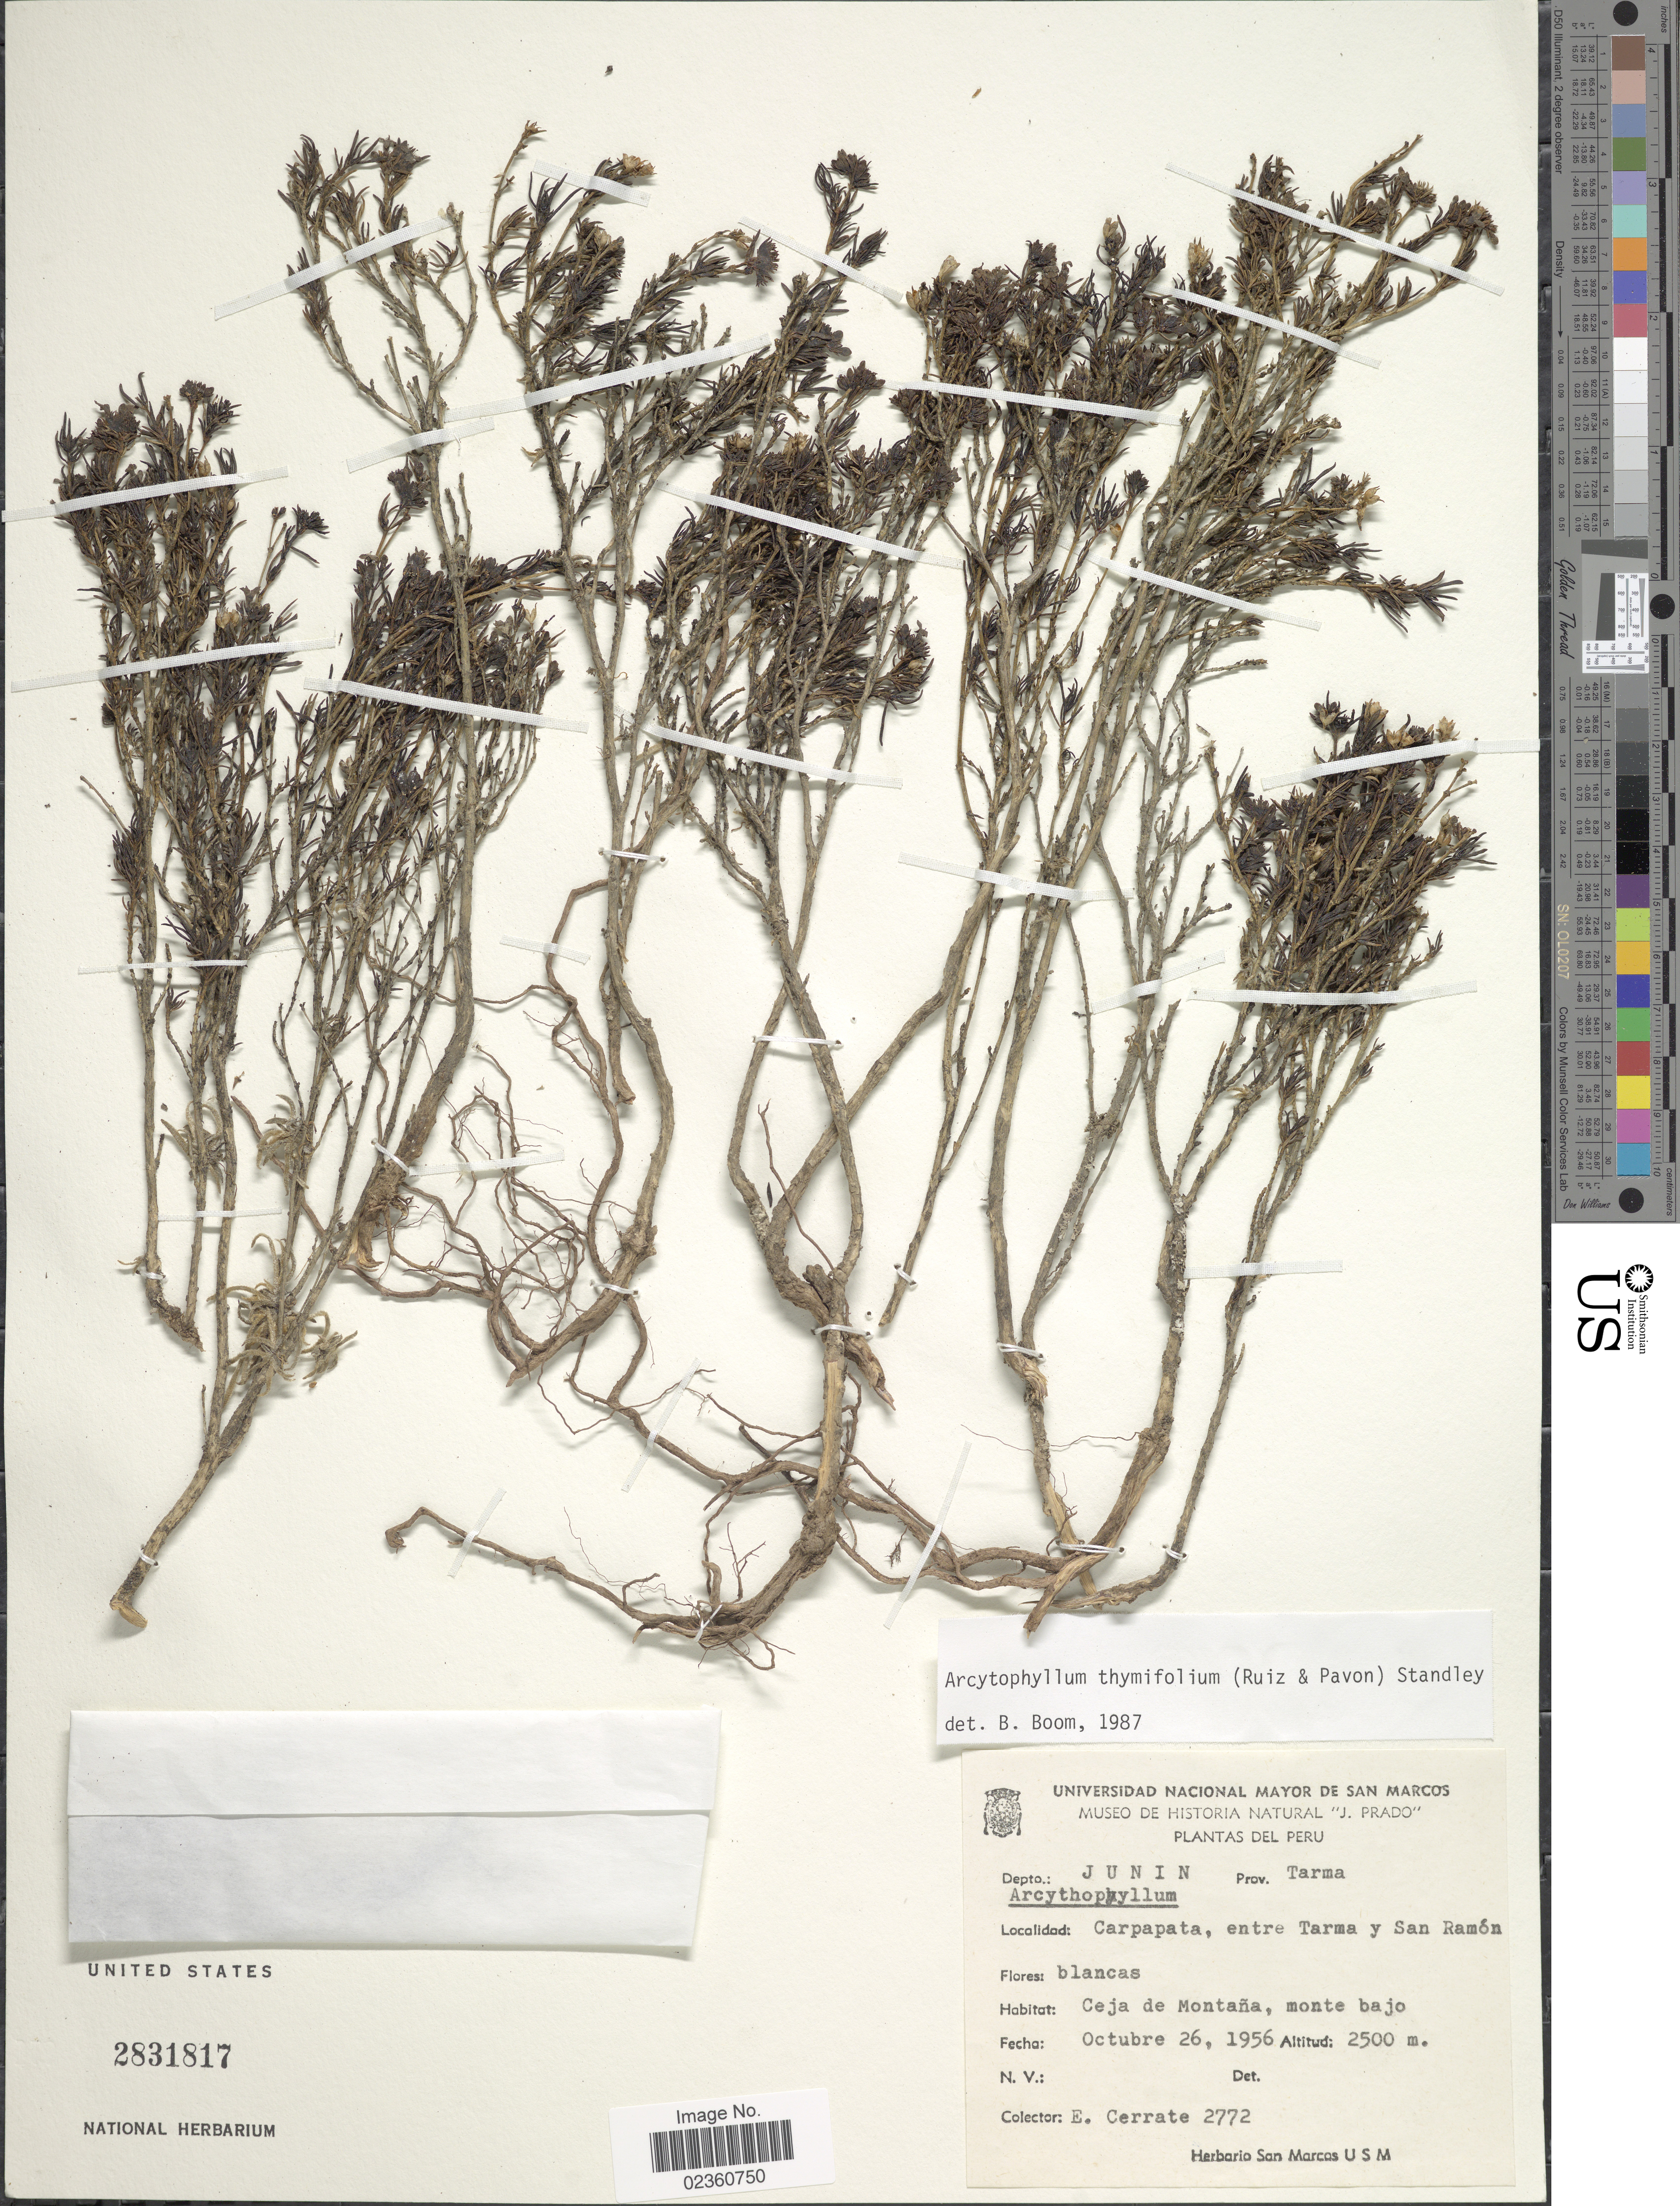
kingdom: Plantae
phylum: Tracheophyta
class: Magnoliopsida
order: Gentianales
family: Rubiaceae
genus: Arcytophyllum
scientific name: Arcytophyllum thymifolium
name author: (Ruiz & Pav.) Standl.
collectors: E. Cerrate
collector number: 2772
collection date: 1956-10-26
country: Peru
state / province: Junín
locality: Depto. Junin, Prov. Tarma, Carpapata, entre Tarma y San Ramón, Ceja de Montaña, monte bajo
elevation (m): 2500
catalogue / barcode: US 2831817